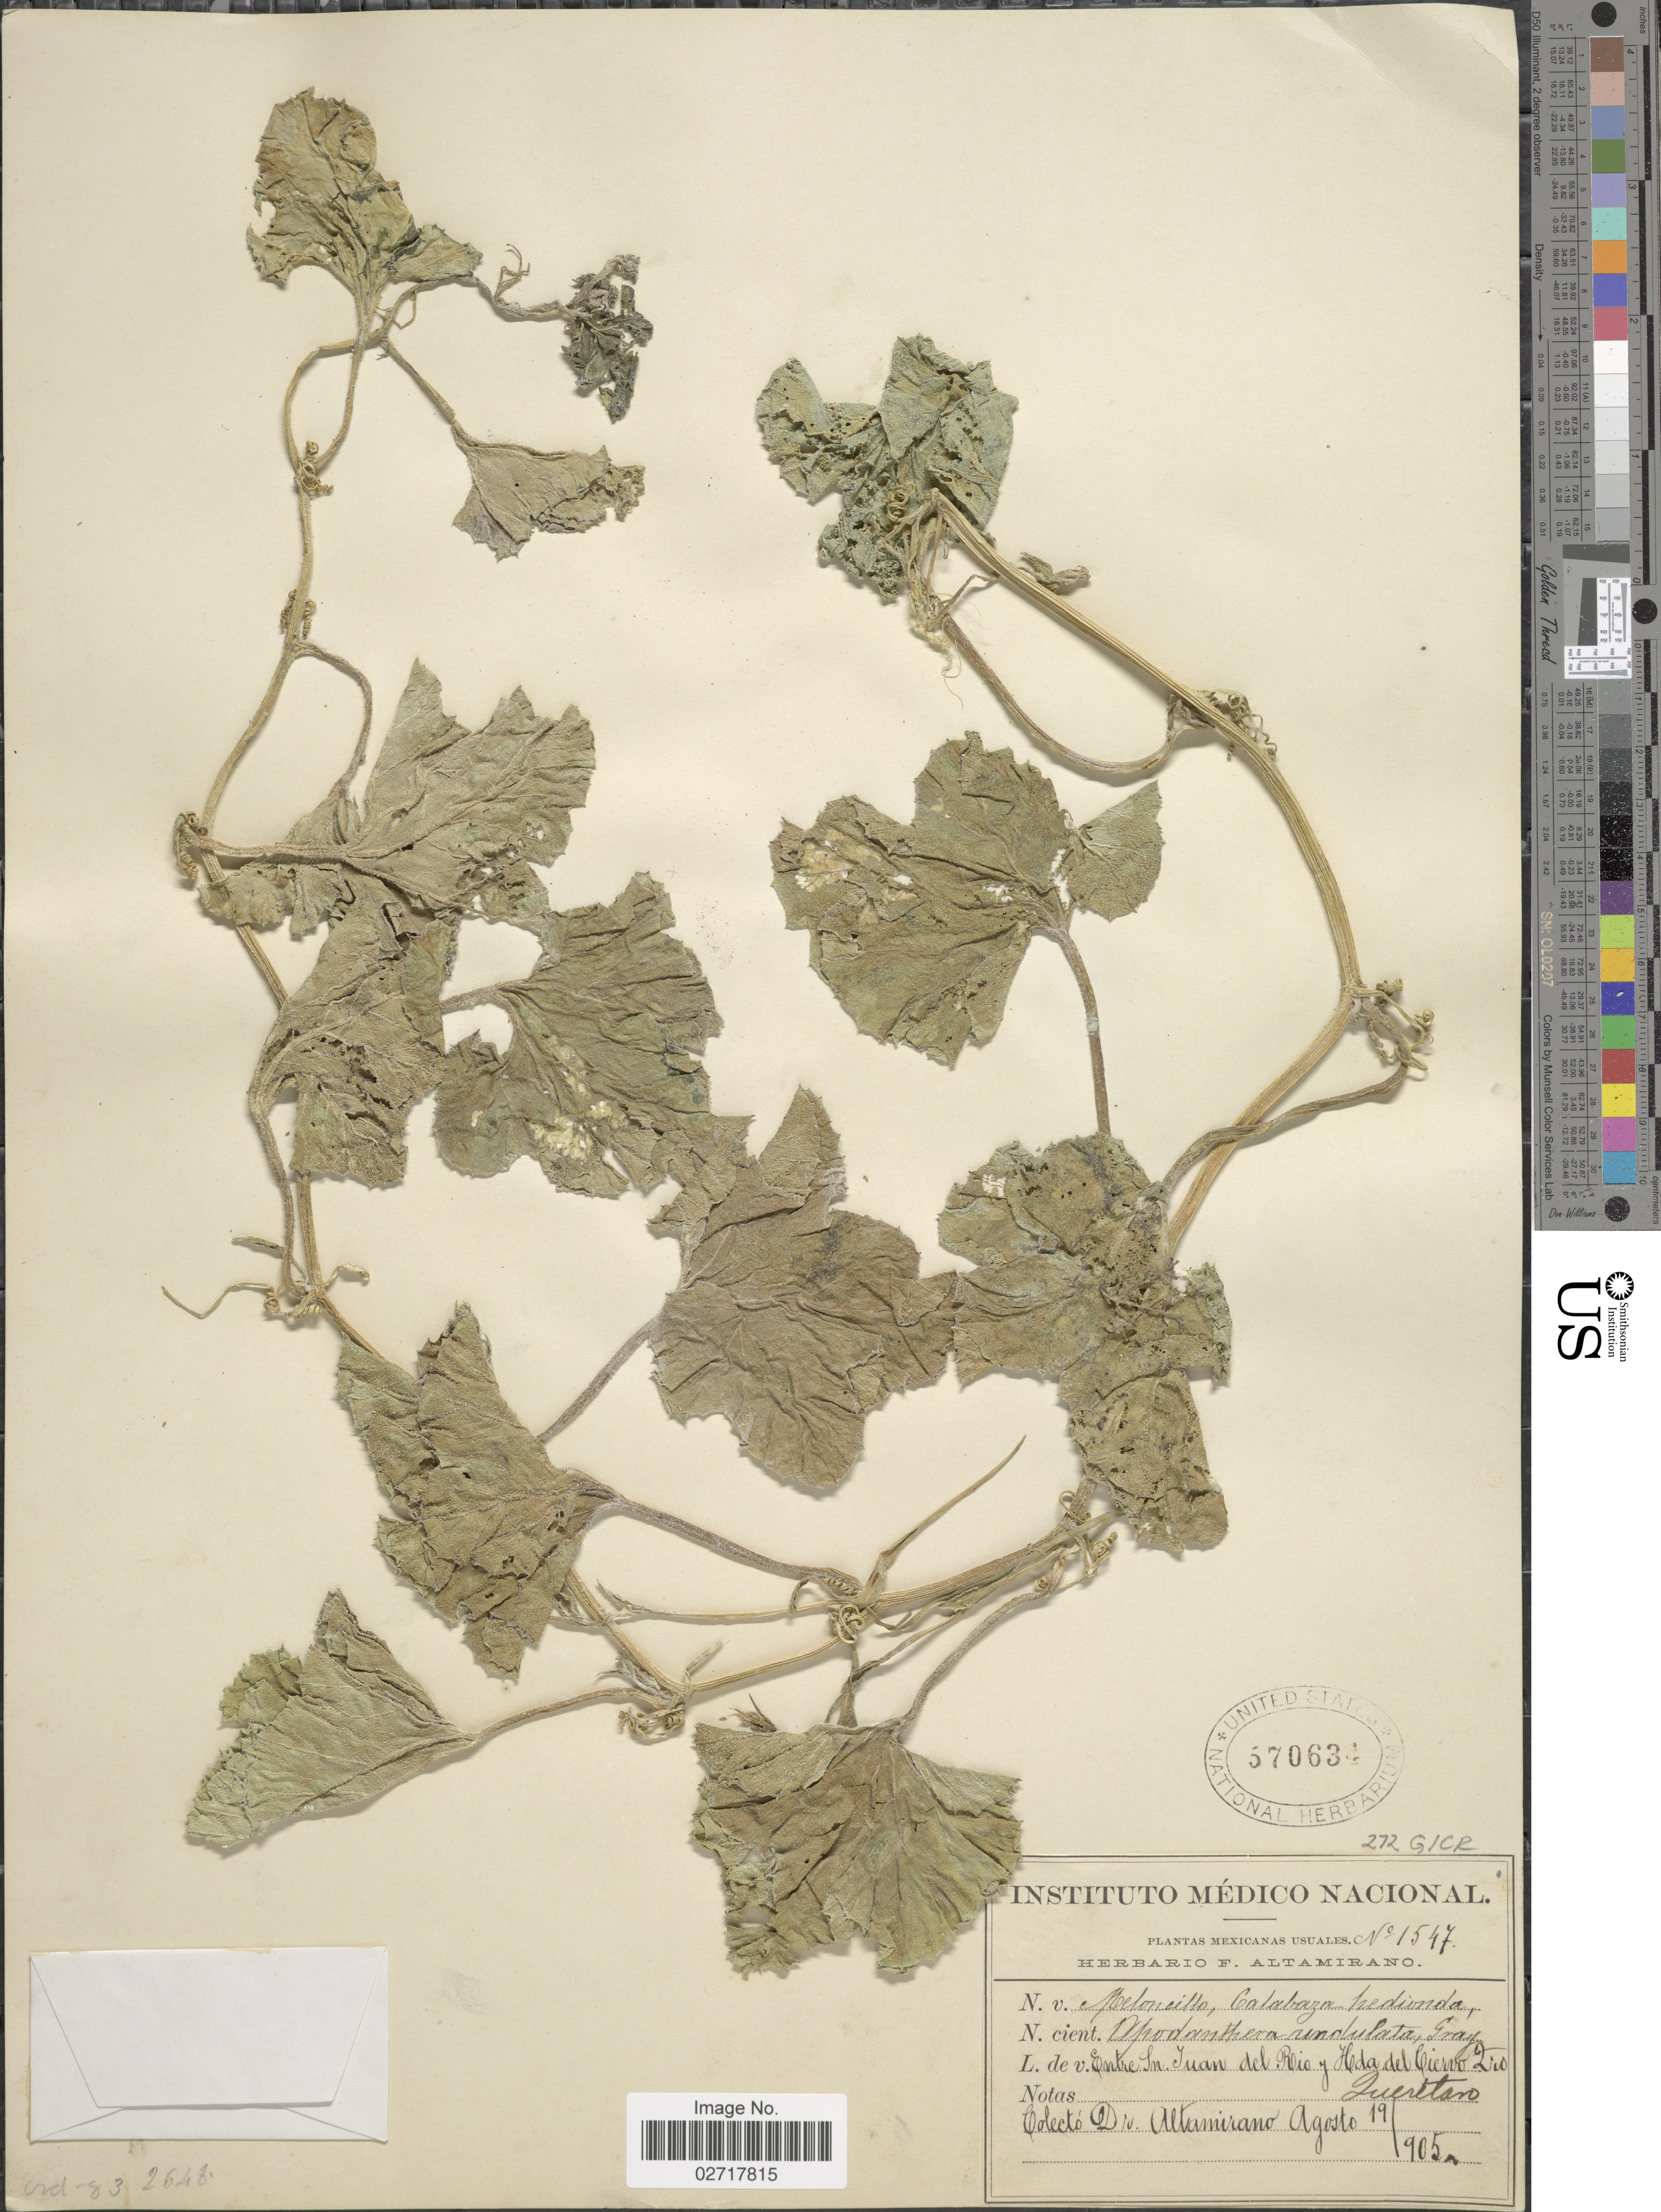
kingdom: Plantae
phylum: Tracheophyta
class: Magnoliopsida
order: Cucurbitales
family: Cucurbitaceae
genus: Apodanthera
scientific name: Apodanthera undulata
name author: A. Gray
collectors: Altamirano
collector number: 1547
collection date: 1905-08-19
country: Mexico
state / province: Querétaro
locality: Entre San Juan del Rio y Heda (Hacienda) del Ciervo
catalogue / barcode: US 570634